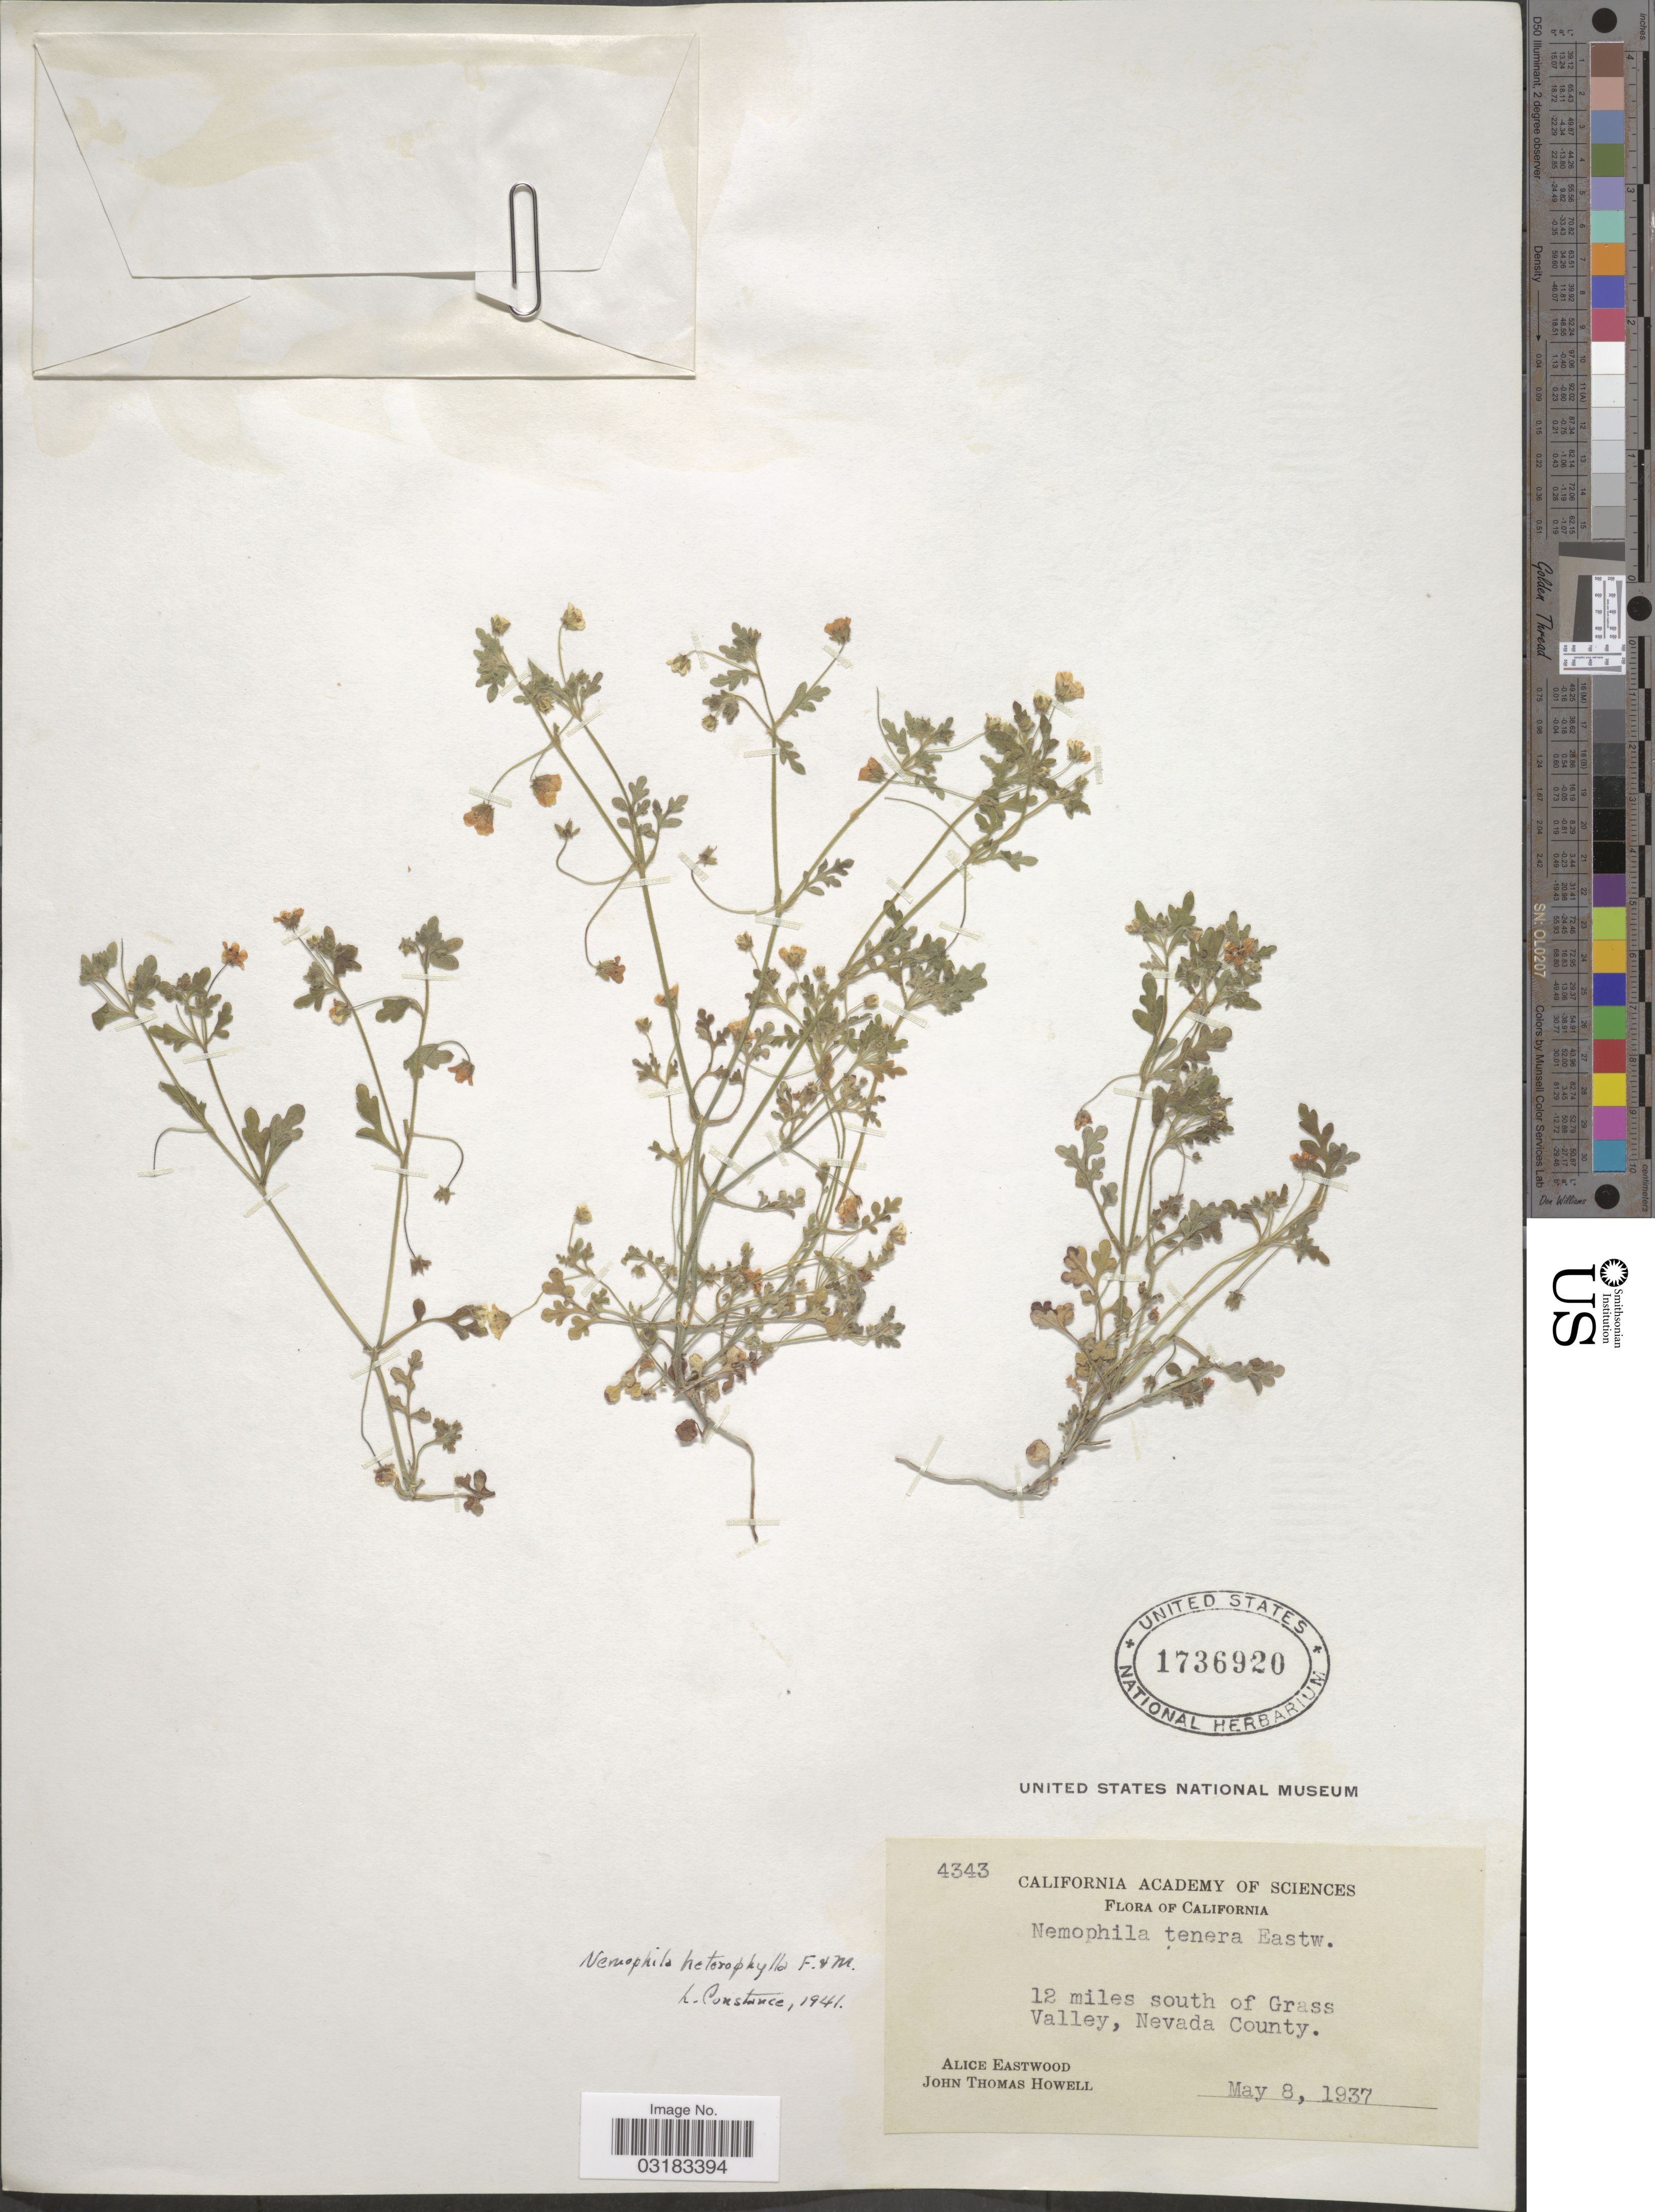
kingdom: Plantae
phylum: Tracheophyta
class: Magnoliopsida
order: Boraginales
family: Hydrophyllaceae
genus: Nemophila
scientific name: Nemophila heterophylla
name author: Fisch. & C.A. Mey.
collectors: A. Eastwood & J. T. Howell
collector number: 4343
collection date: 1937-05-08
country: United States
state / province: California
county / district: Nevada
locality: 12 miles south of Grass Valley, Nevada County.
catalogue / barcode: US 1736920